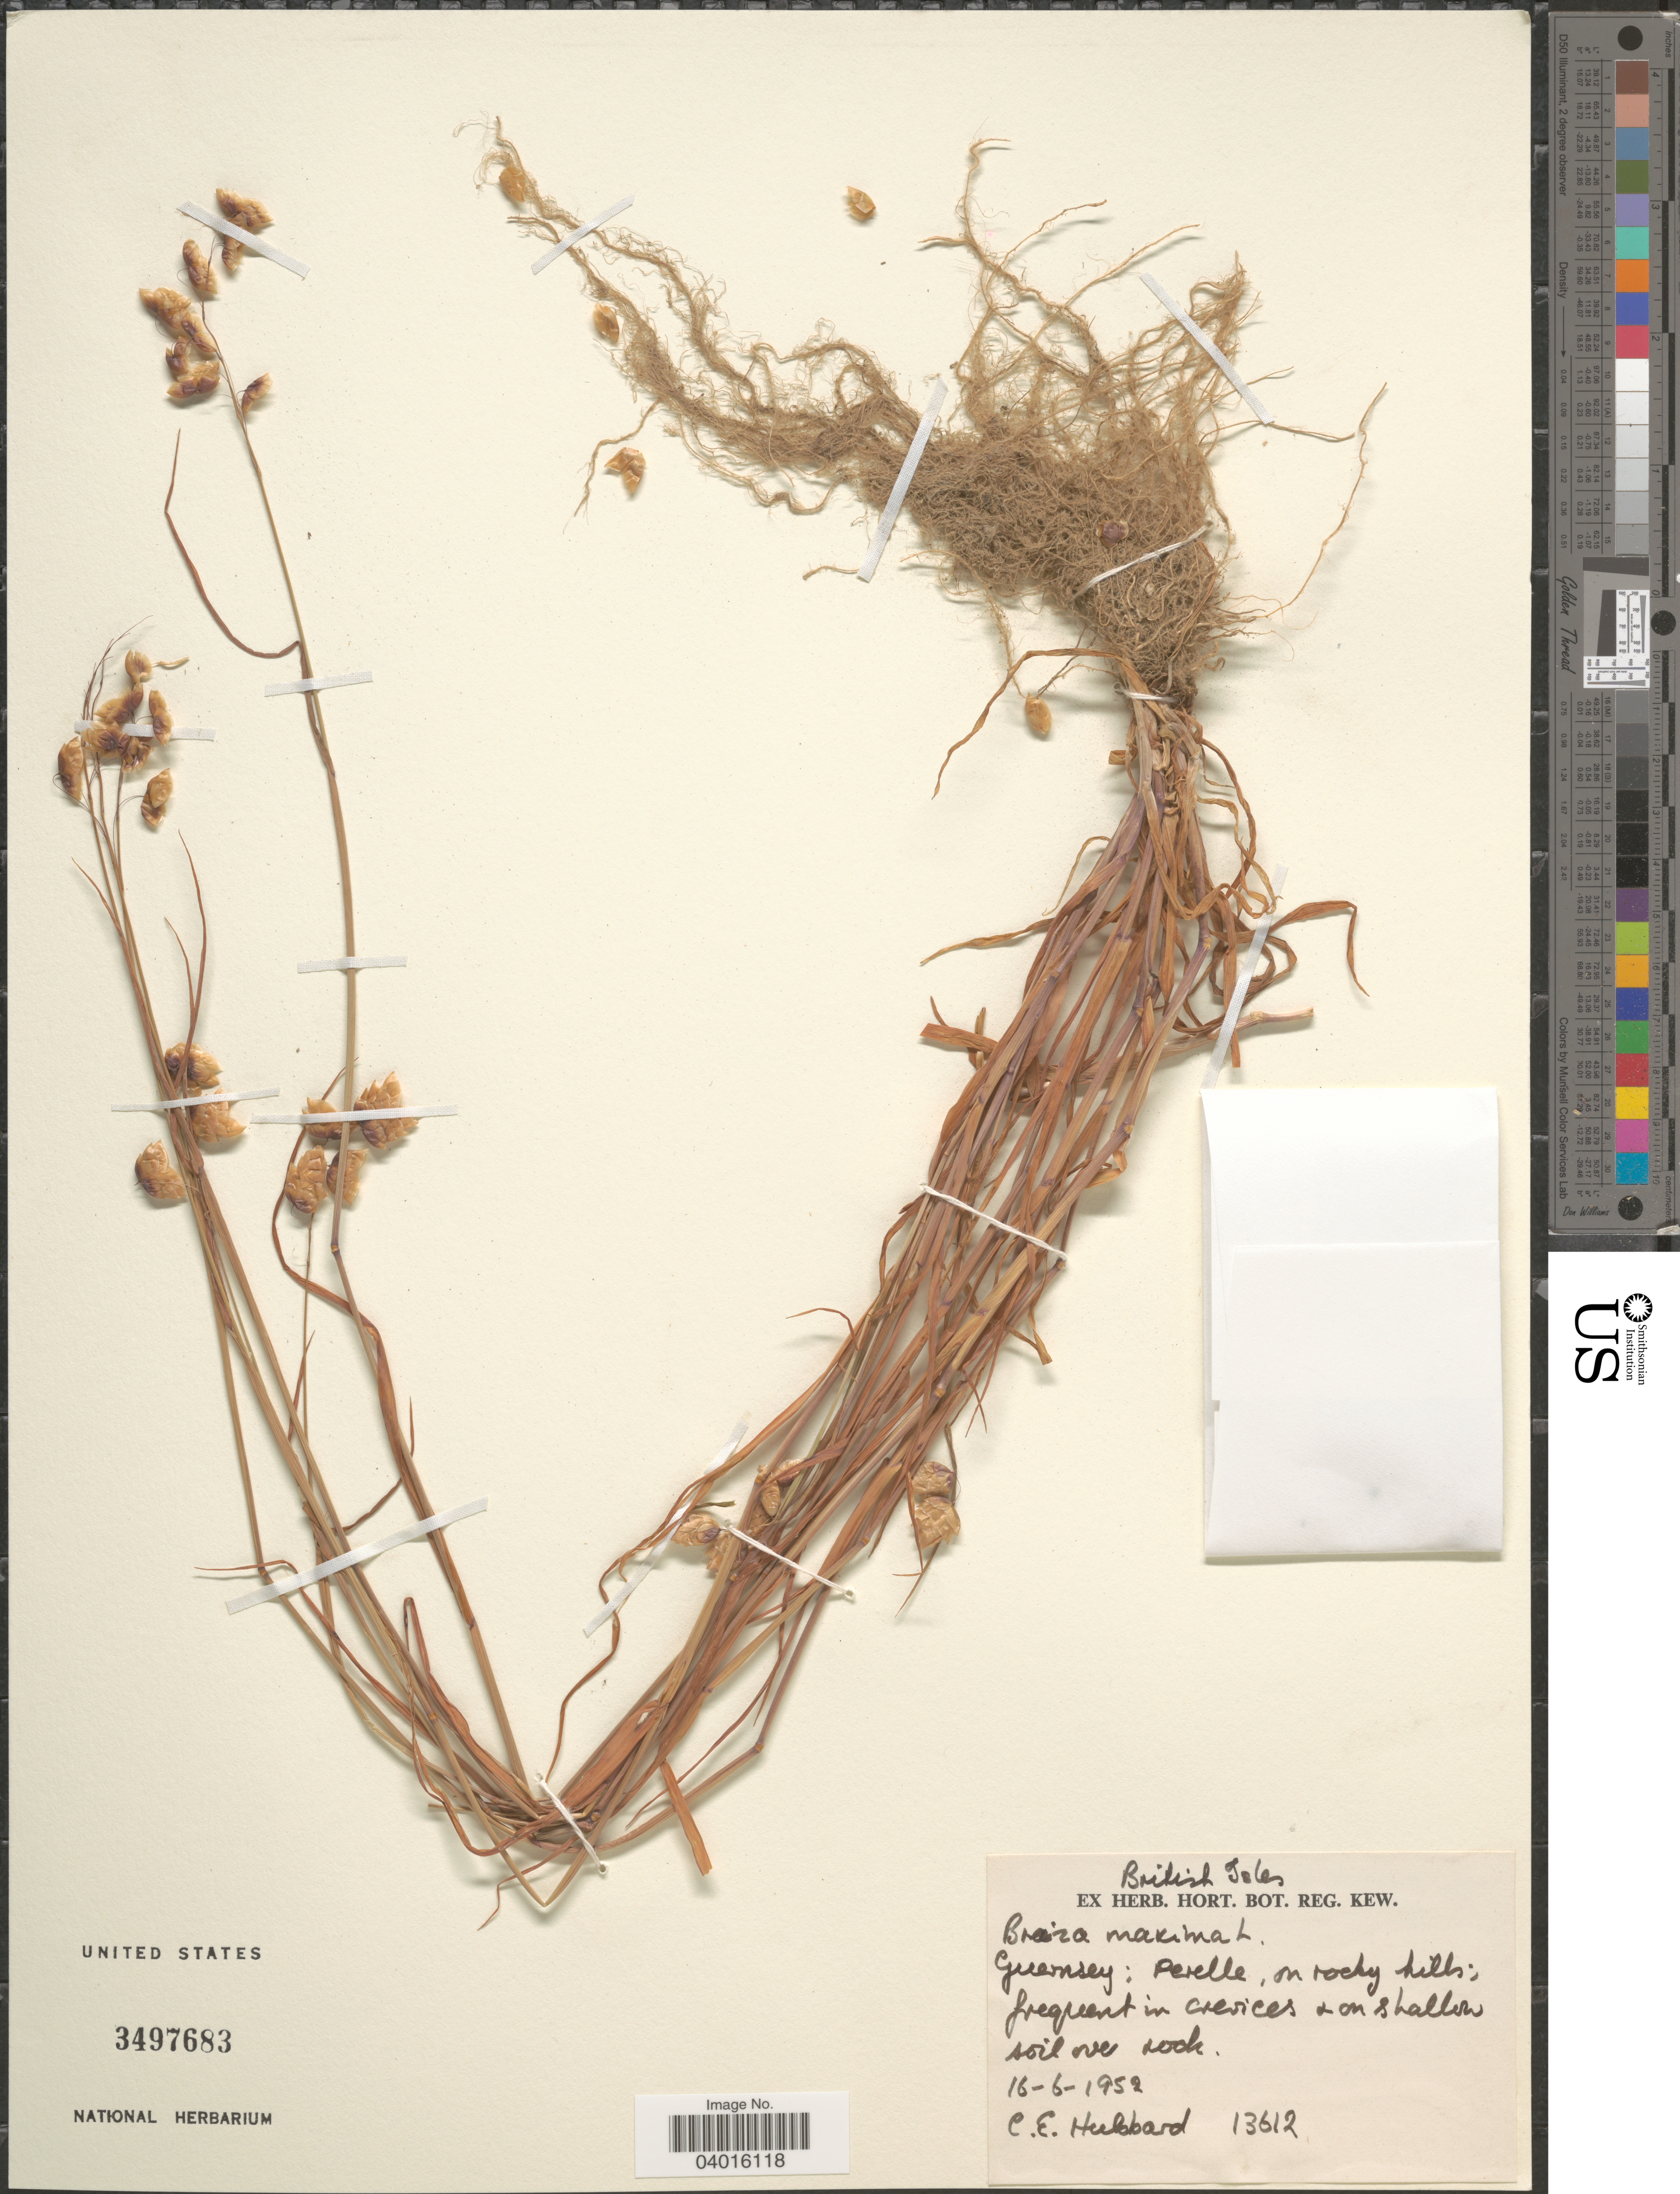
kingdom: Plantae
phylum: Tracheophyta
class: Liliopsida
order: Poales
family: Poaceae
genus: Briza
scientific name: Briza maxima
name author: L.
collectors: C. E. Hubbard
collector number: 13612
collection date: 1952-06-16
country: United Kingdom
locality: British Isles. Guernsey : Perelle, on rocky hills.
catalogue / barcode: US 3497683